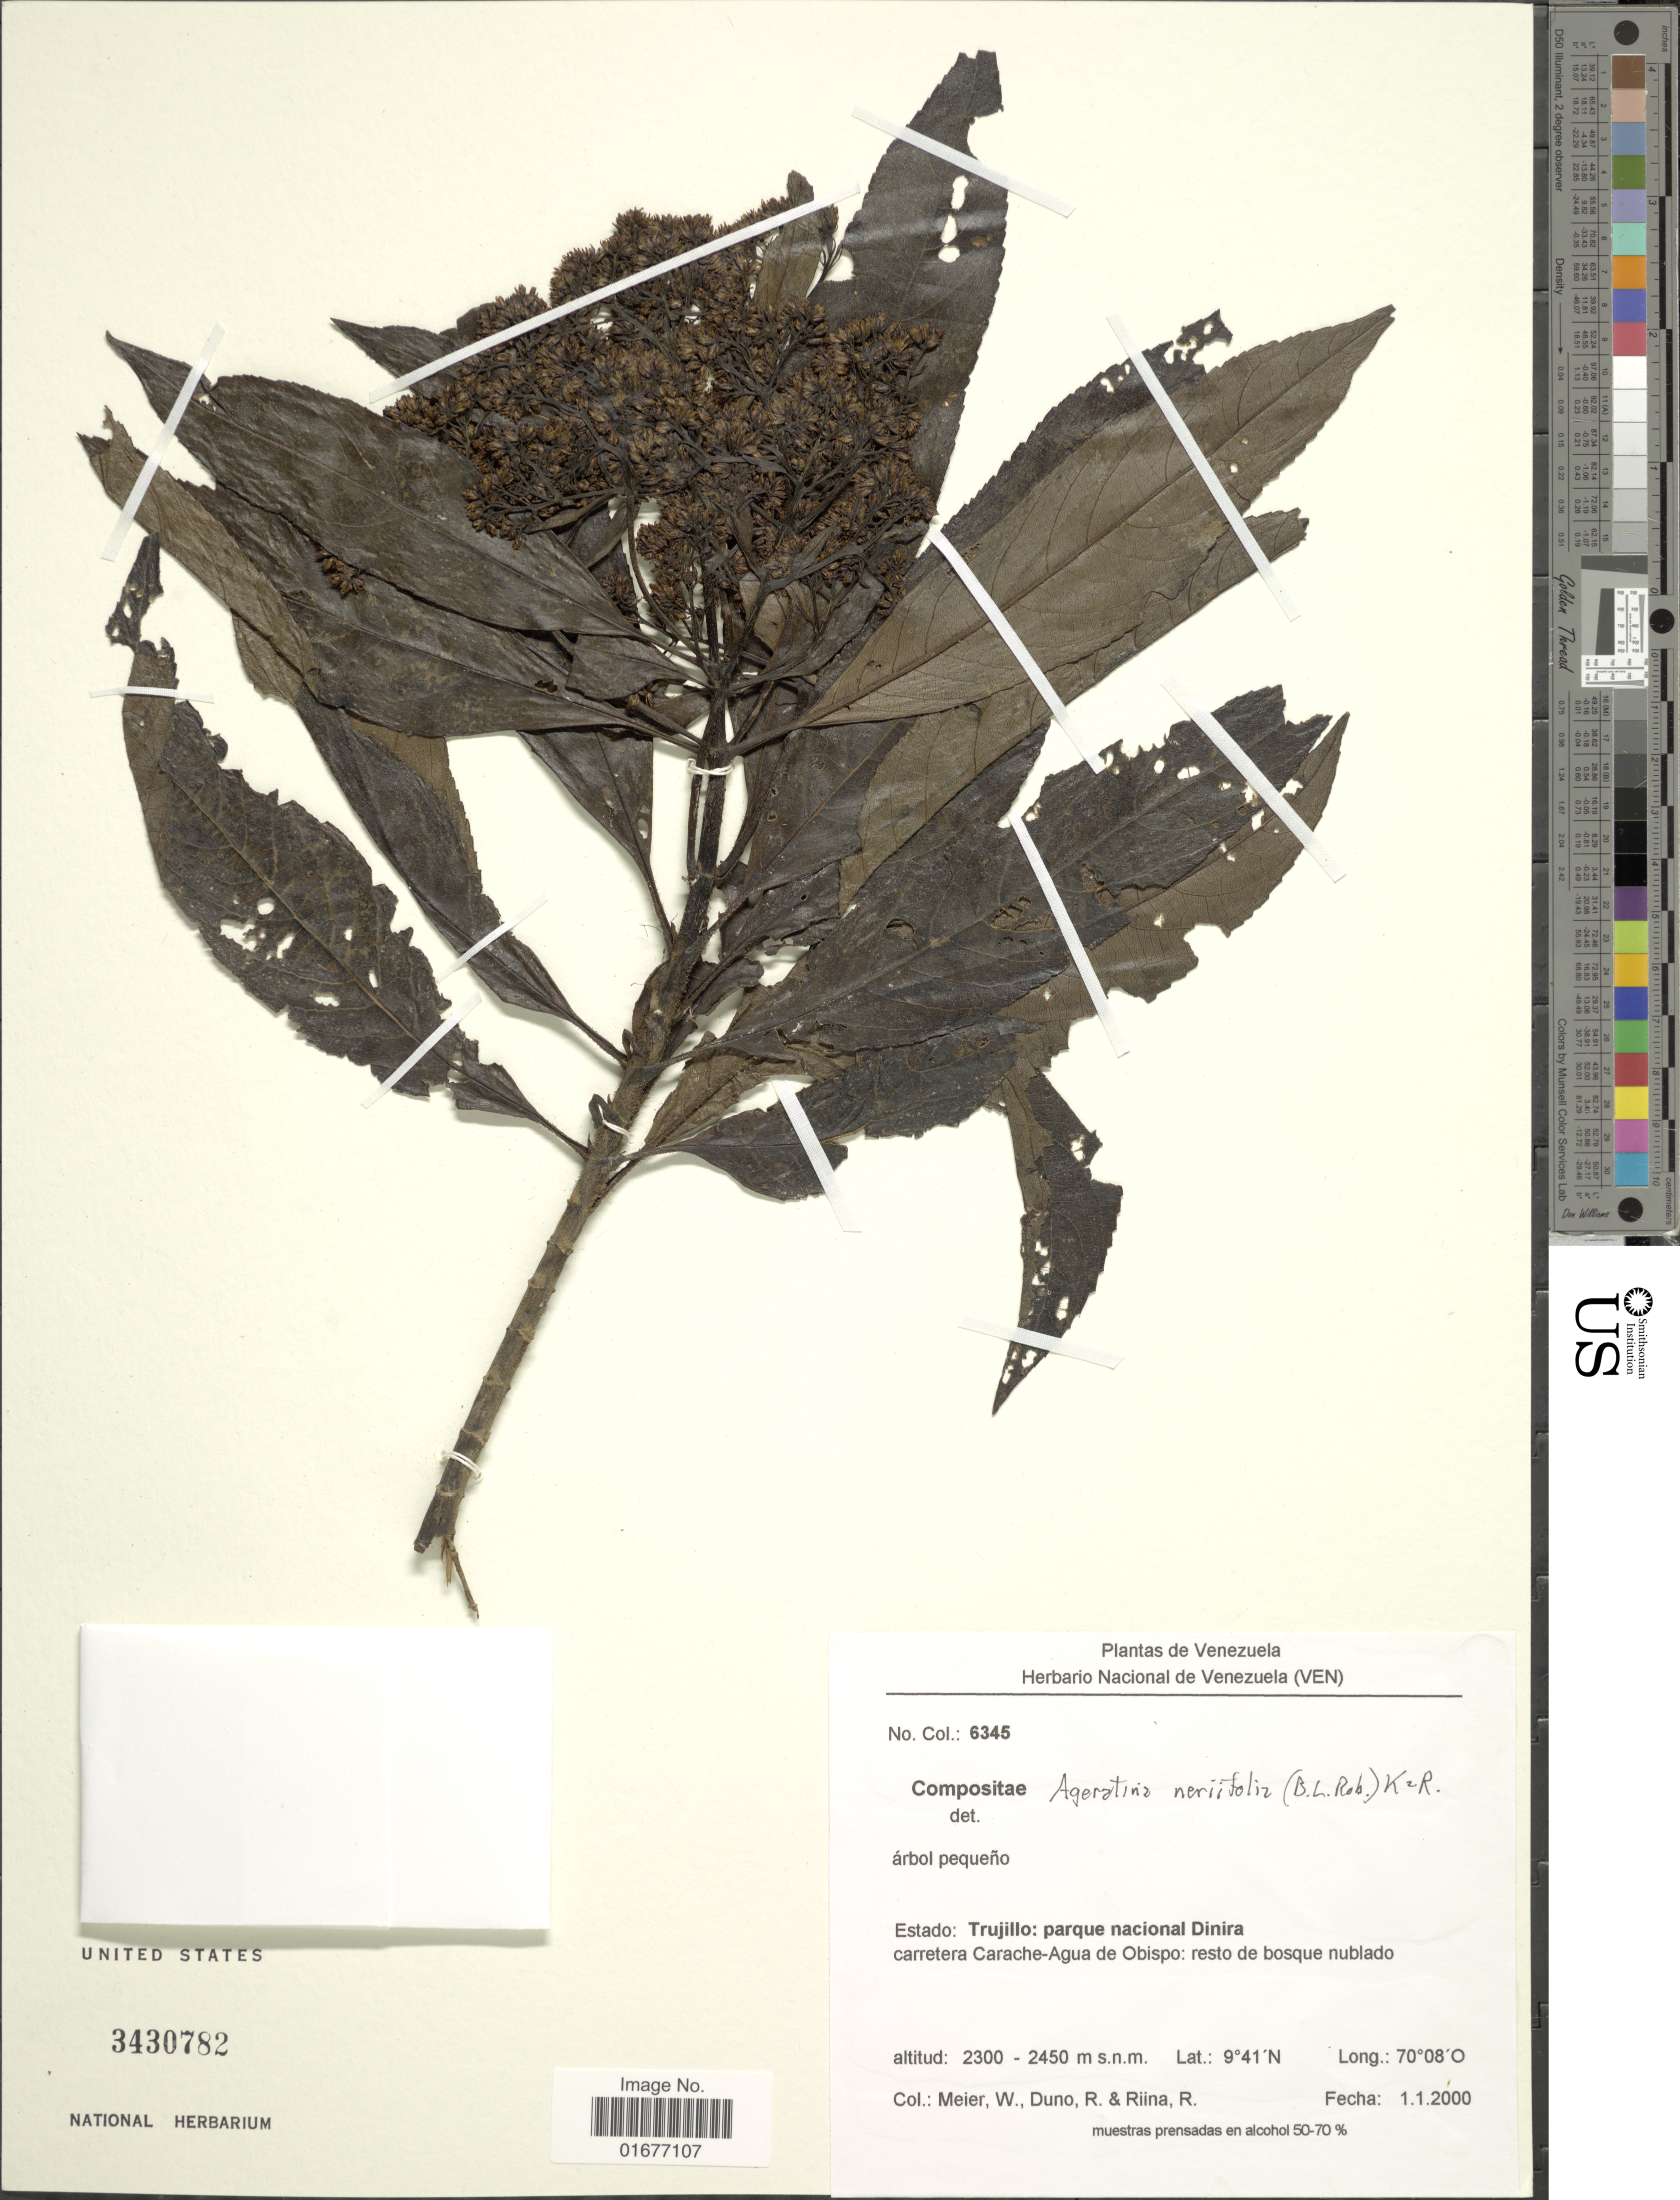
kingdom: Plantae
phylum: Tracheophyta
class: Magnoliopsida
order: Asterales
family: Asteraceae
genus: Ageratina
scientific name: Ageratina neriifolia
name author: (B.L. Rob.) R.M. King & H. Rob.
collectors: W. Meier, R. Duno de Stefano & R. Riina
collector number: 6345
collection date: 2000-01-01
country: Venezuela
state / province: Trujillo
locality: Estado: Trujillo: parque nacional Dinira, carretera Carache-Agua de Obispo: resto de bosque nublado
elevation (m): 2300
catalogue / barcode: US 3430782